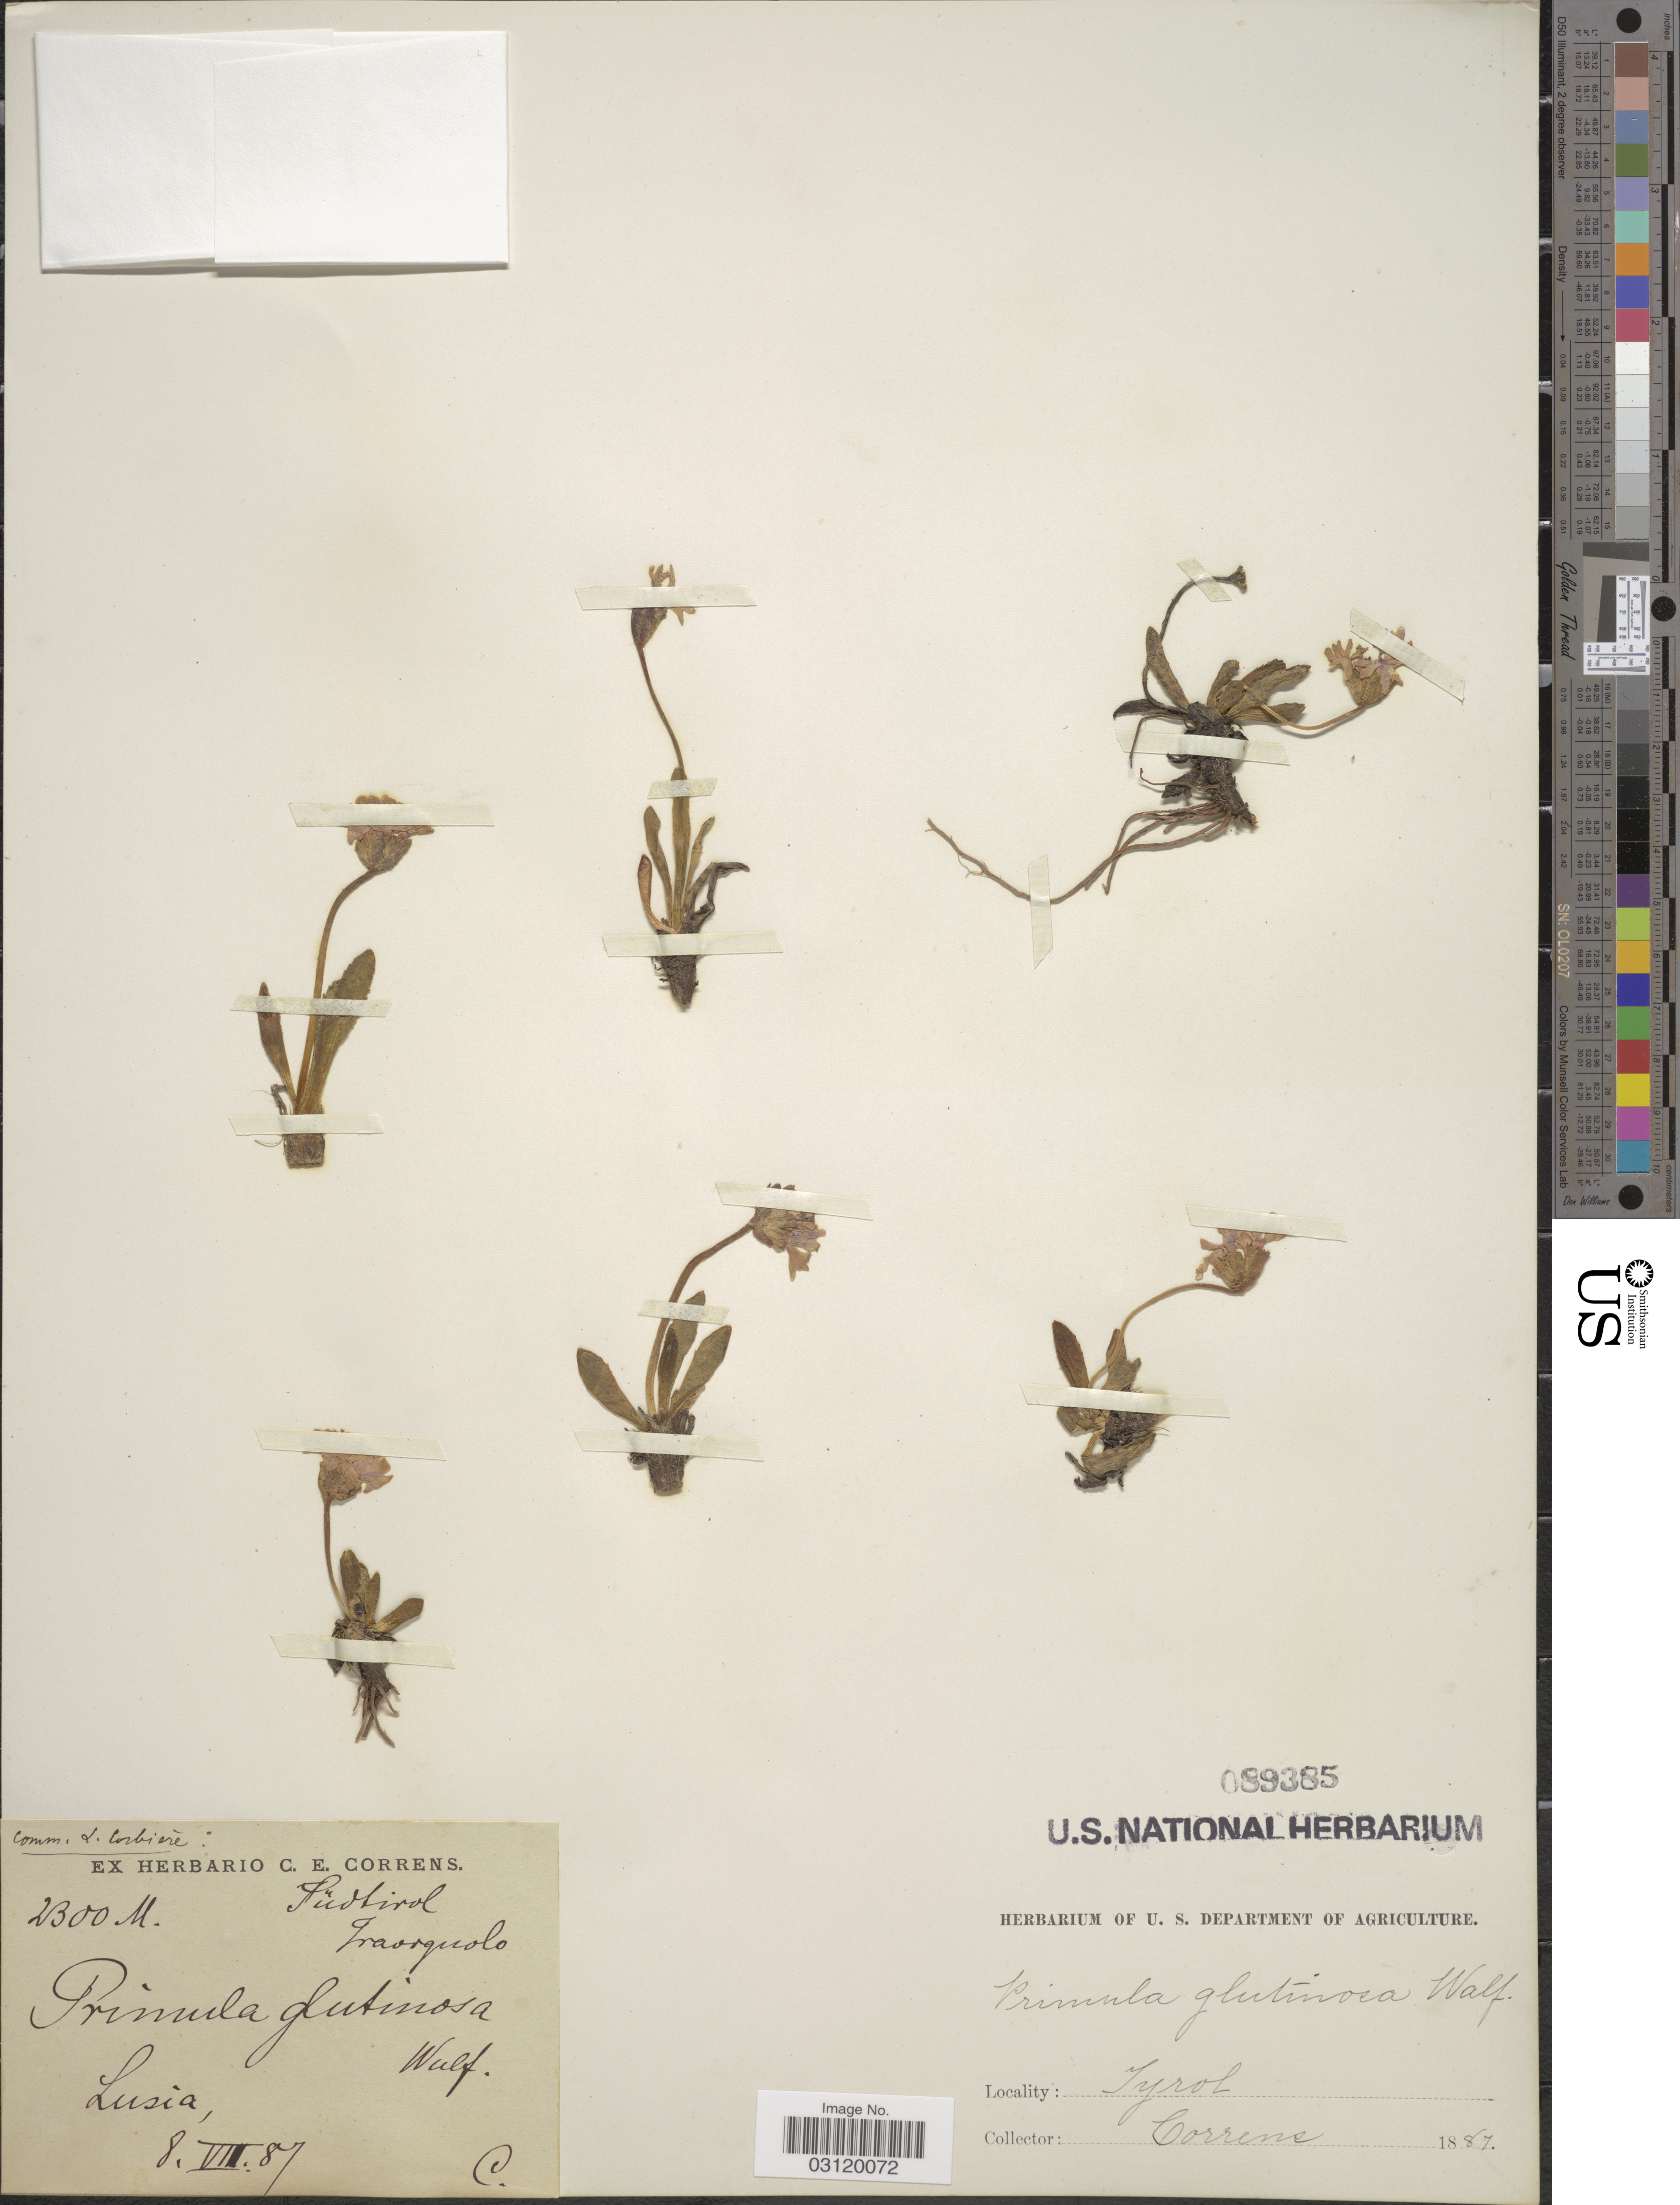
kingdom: Plantae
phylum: Tracheophyta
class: Magnoliopsida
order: Ericales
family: Primulaceae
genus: Primula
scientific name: Primula glutinosa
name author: Wulfen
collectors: C. Correns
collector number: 2300M*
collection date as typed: Transcribed d/m/y: 8/6/87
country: Italy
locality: Lusia. Tyrol.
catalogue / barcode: US 89385